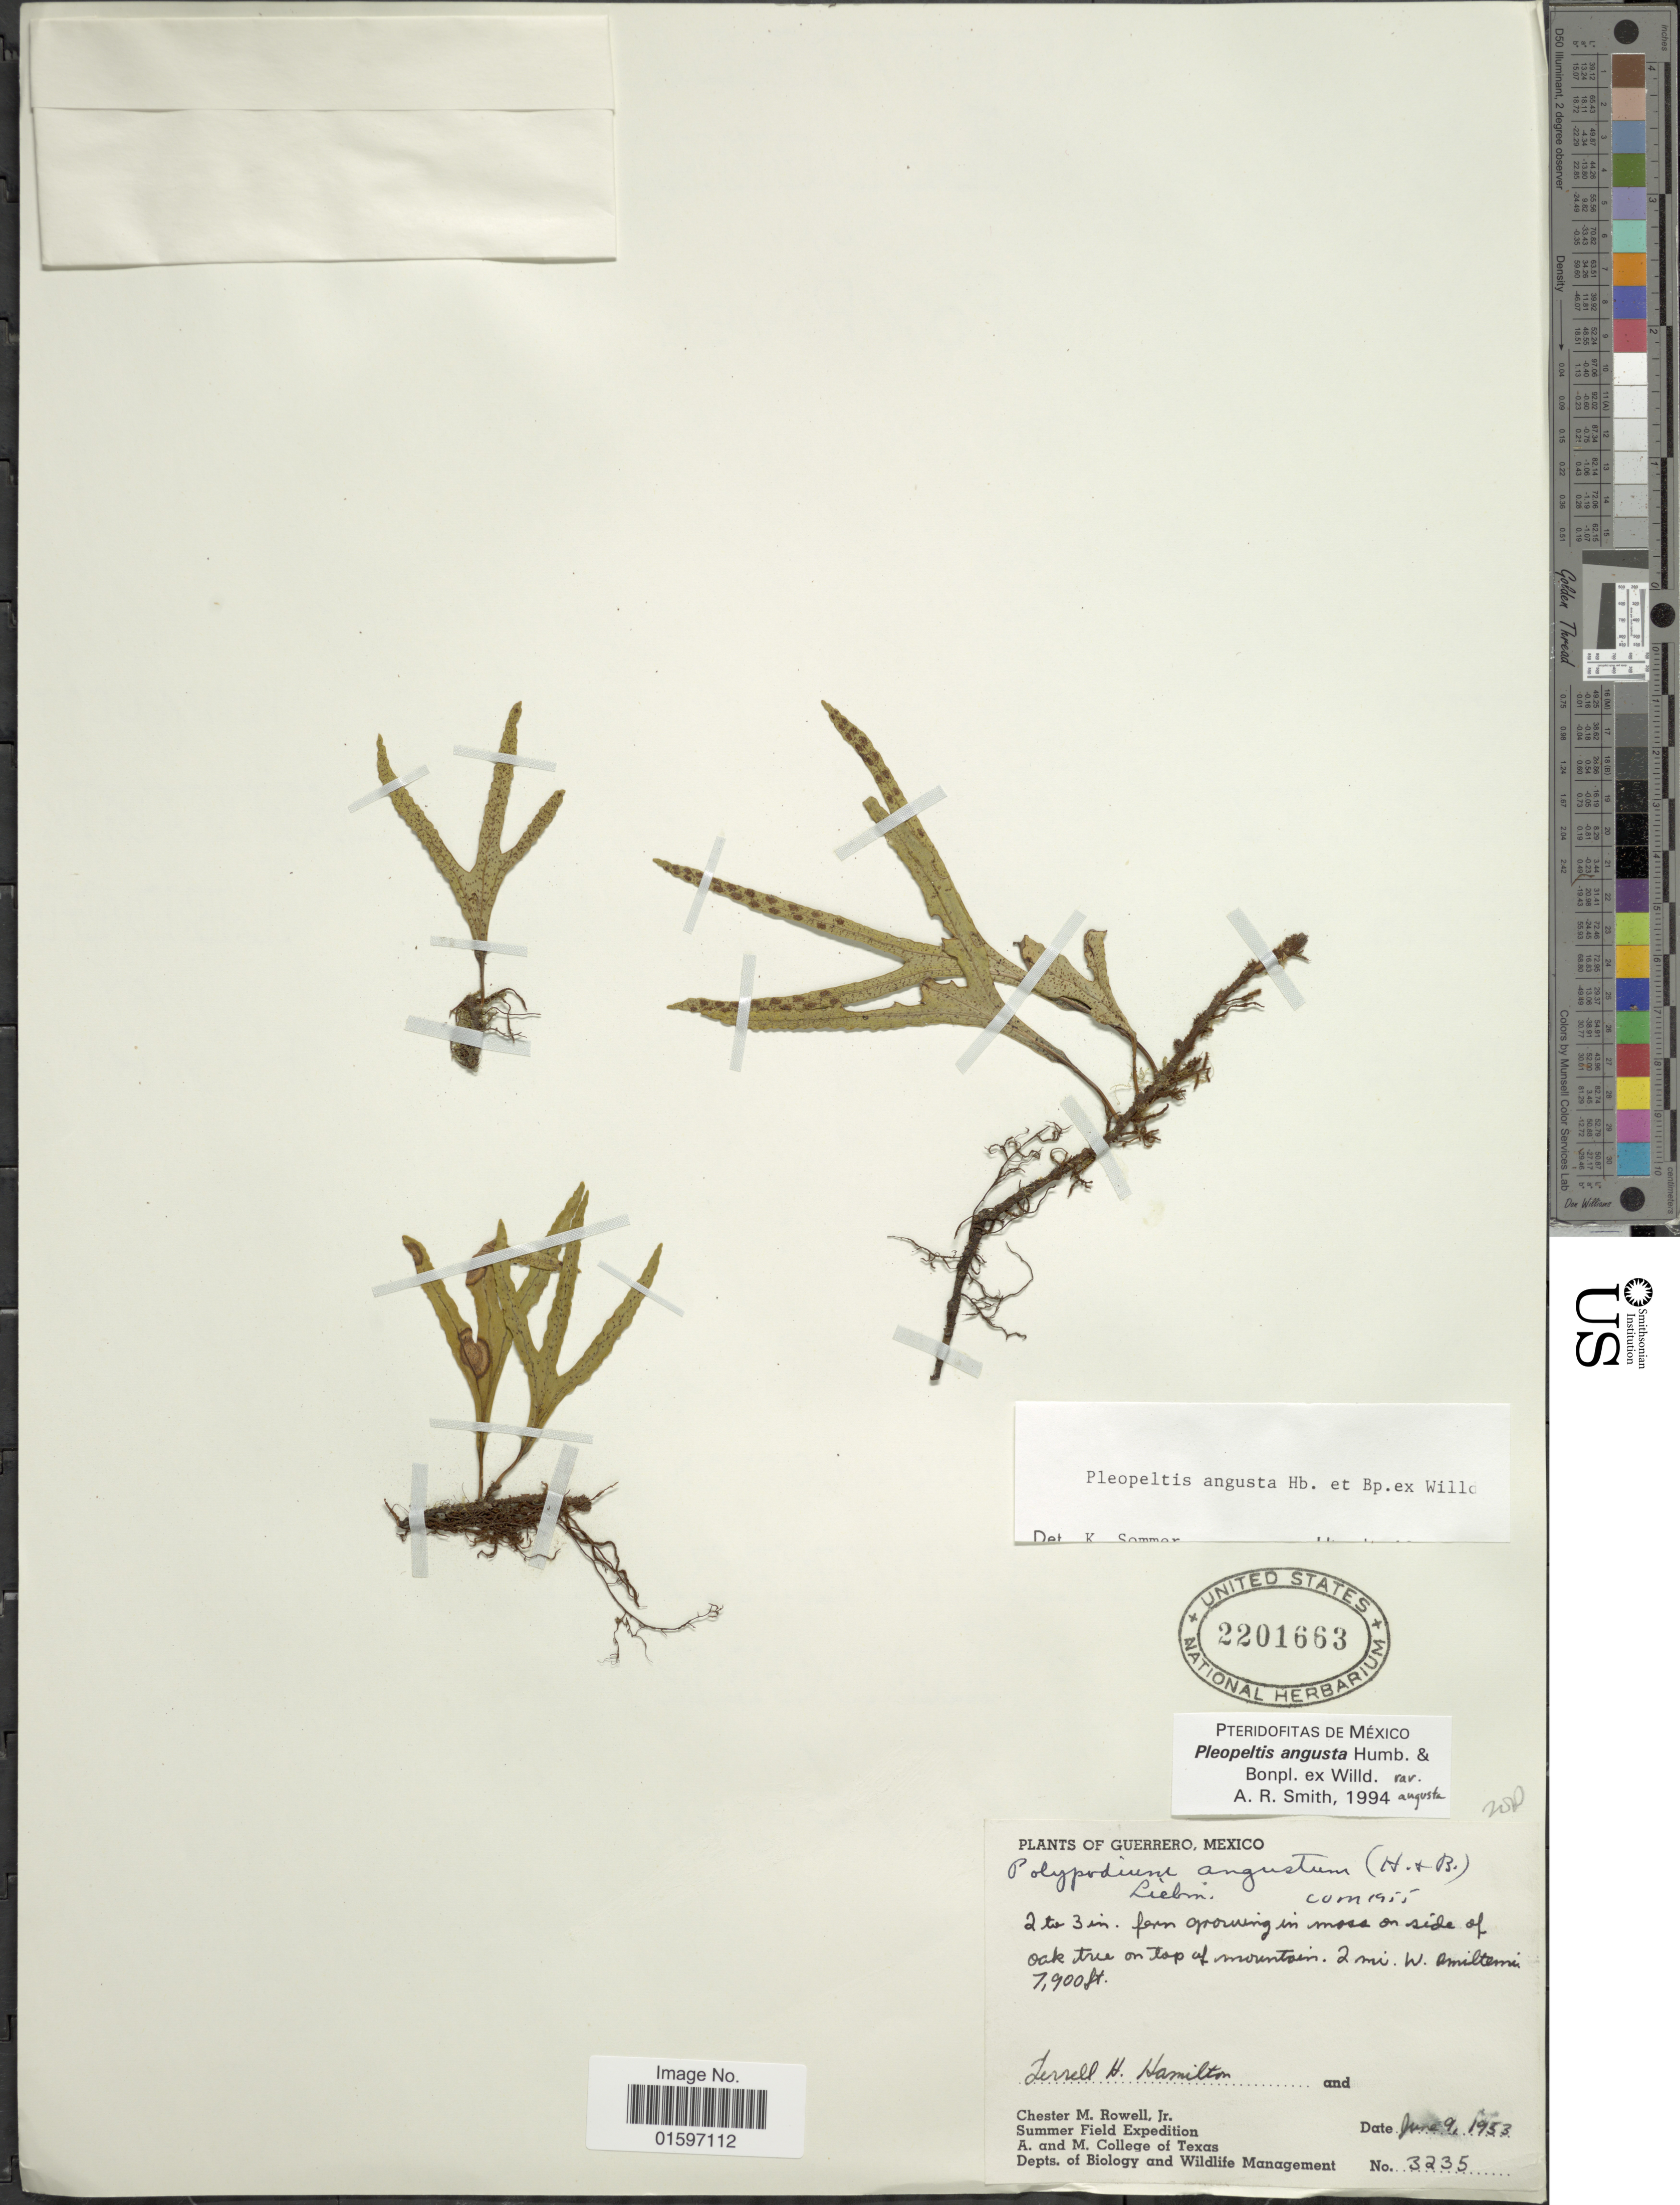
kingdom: Plantae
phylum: Tracheophyta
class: Polypodiopsida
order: Polypodiales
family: Polypodiaceae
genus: Pleopeltis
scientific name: Pleopeltis angusta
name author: Humb. & Bonap. ex Willd.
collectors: F. Hamilton & C. M. Rowell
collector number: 3235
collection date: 1953-06-09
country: Mexico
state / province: Guerrero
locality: Fern growing in moss on side of oak tree on top of mountain, 2 mi. W. Omiltemi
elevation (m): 2408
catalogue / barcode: US 2201663